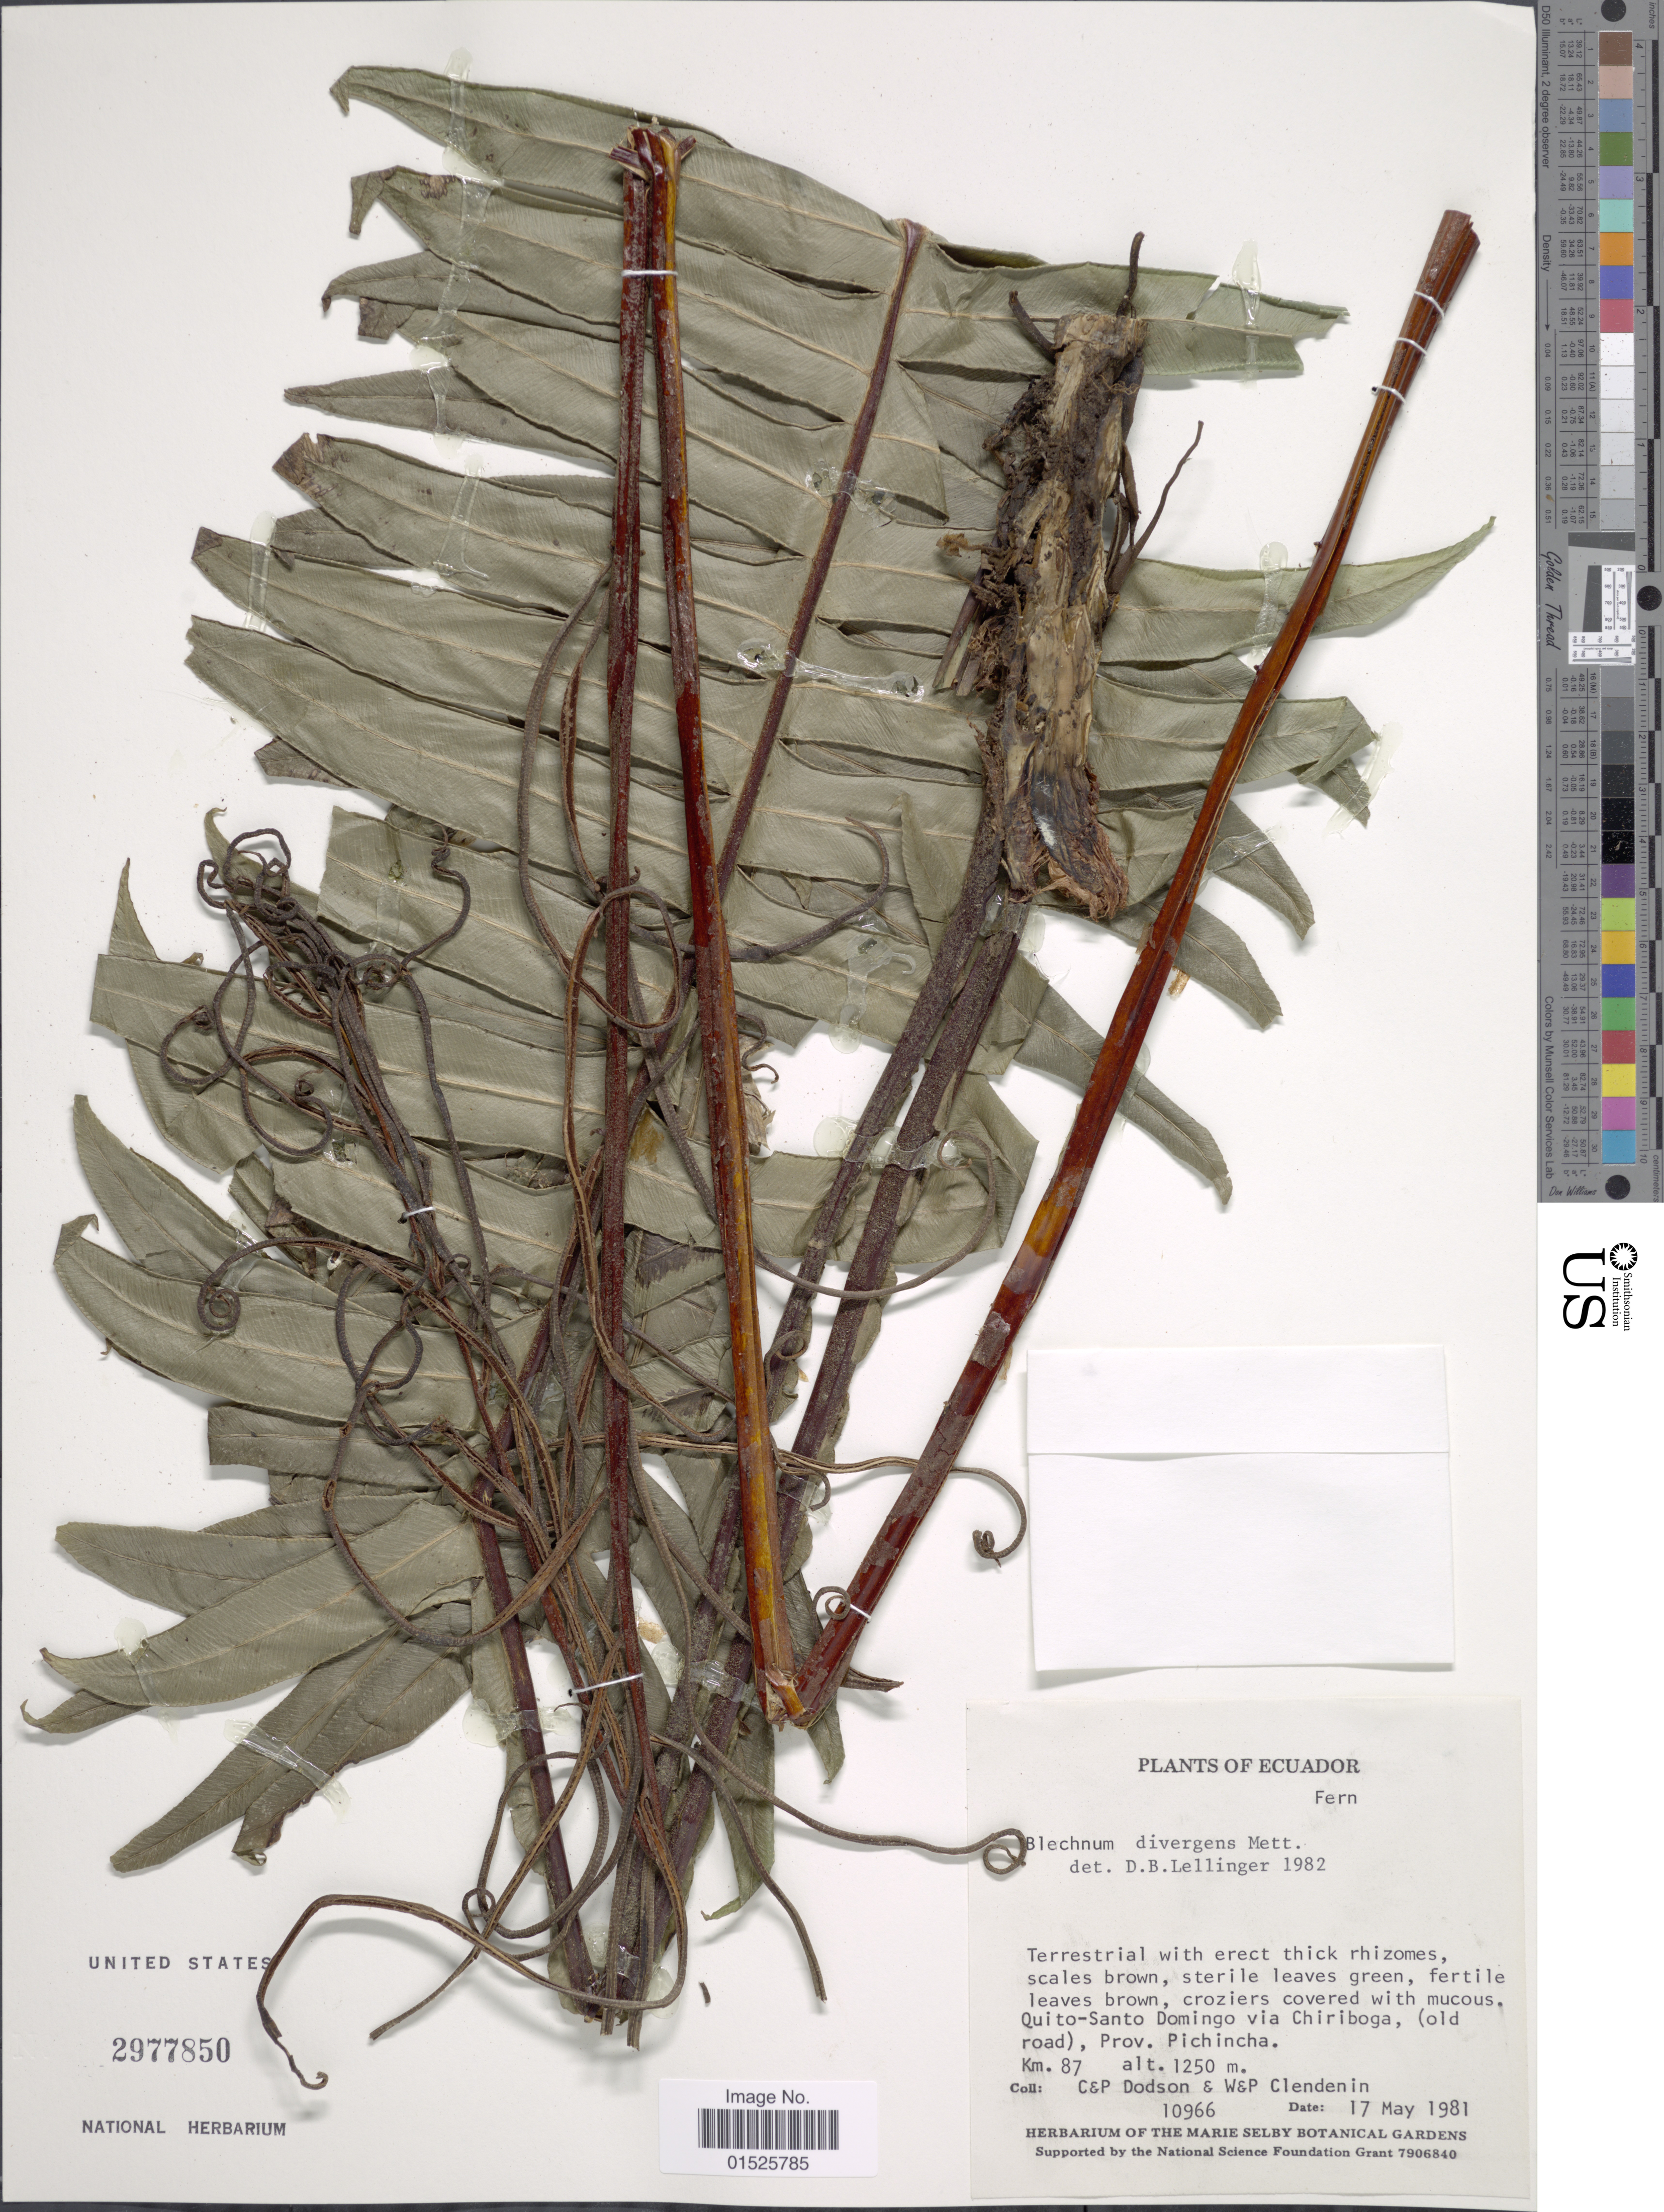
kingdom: Plantae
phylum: Tracheophyta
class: Polypodiopsida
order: Polypodiales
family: Blechnaceae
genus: Blechnum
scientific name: Blechnum divergens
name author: (Kunze) Mett.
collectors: C. Dodson, P. M. Dodson, W. Clendenin & P. Clendenin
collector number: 10966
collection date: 1981-05-17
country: Ecuador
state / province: Pichincha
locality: Quito-Santo Domingo via Chiriboga, (old road). Km. 87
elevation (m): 1250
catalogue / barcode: US 2977850